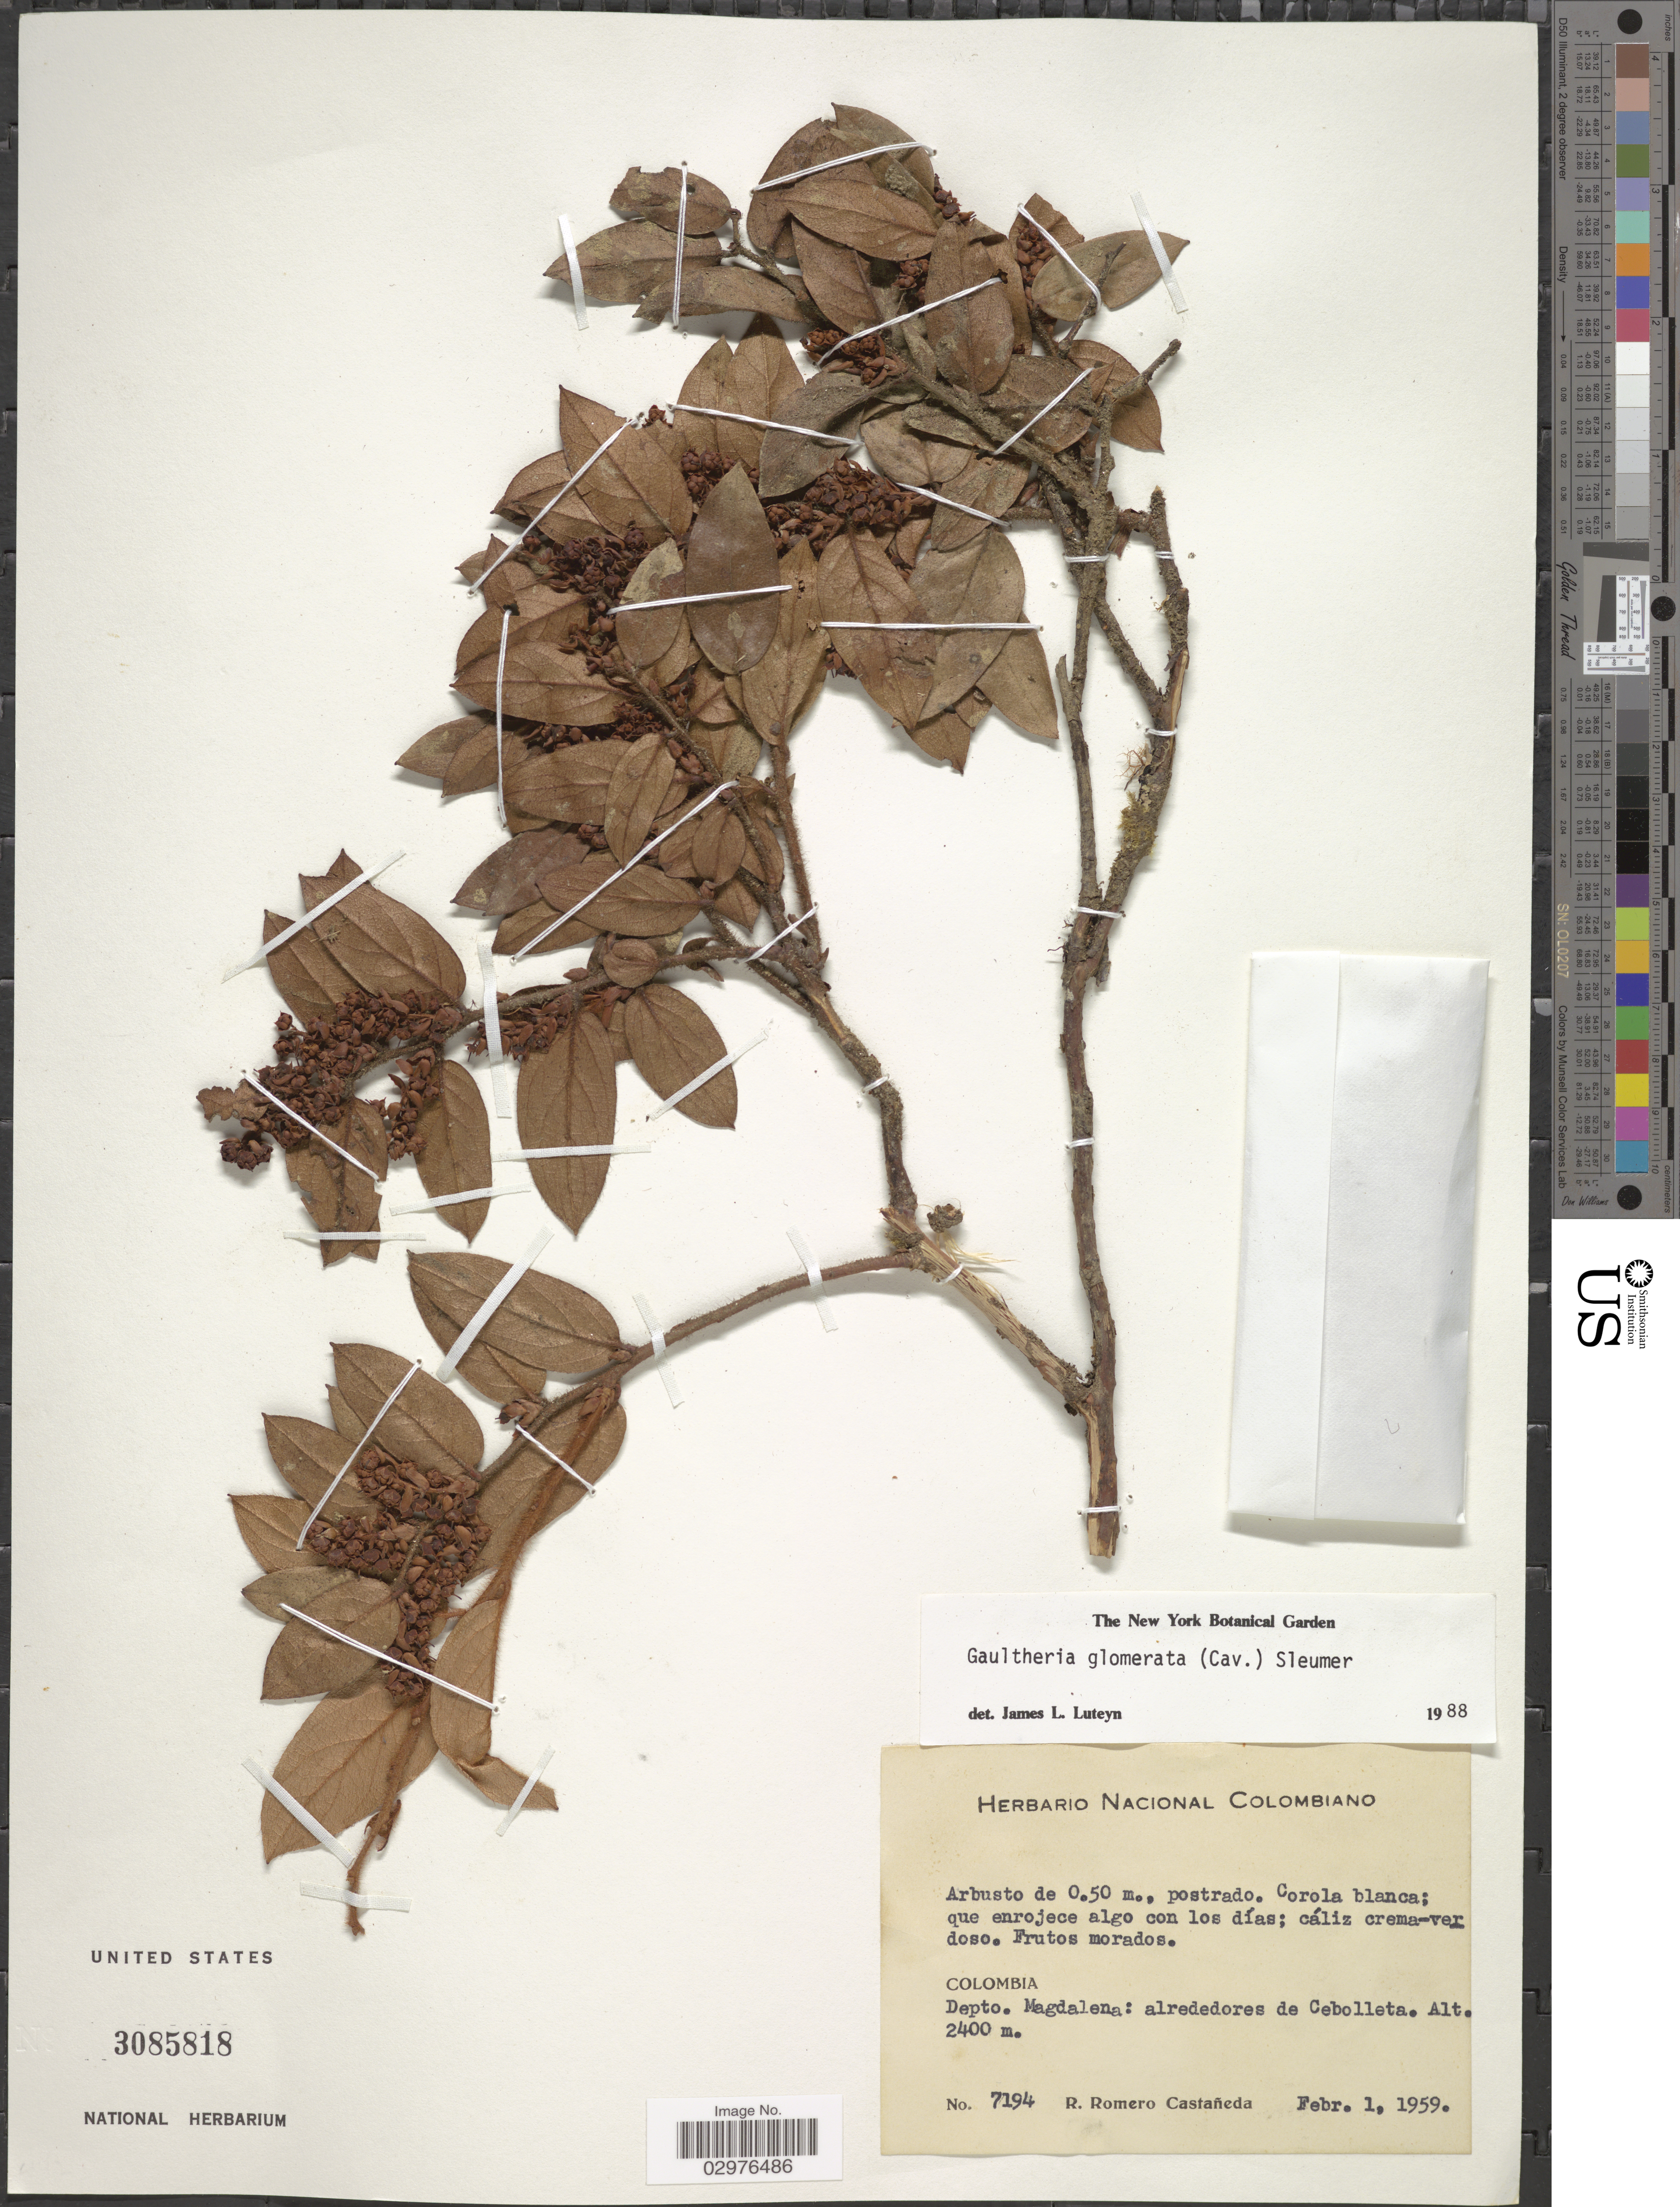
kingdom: Plantae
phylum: Tracheophyta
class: Magnoliopsida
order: Ericales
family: Ericaceae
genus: Gaultheria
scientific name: Gaultheria glomerata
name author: (Cav.) Sleumer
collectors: R. Romero Castañeda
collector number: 7194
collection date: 1959-02-01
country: Colombia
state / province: Magdalena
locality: Depto. Magdalena: alrededores de Cebolleta.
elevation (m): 2400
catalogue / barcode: US 3085818